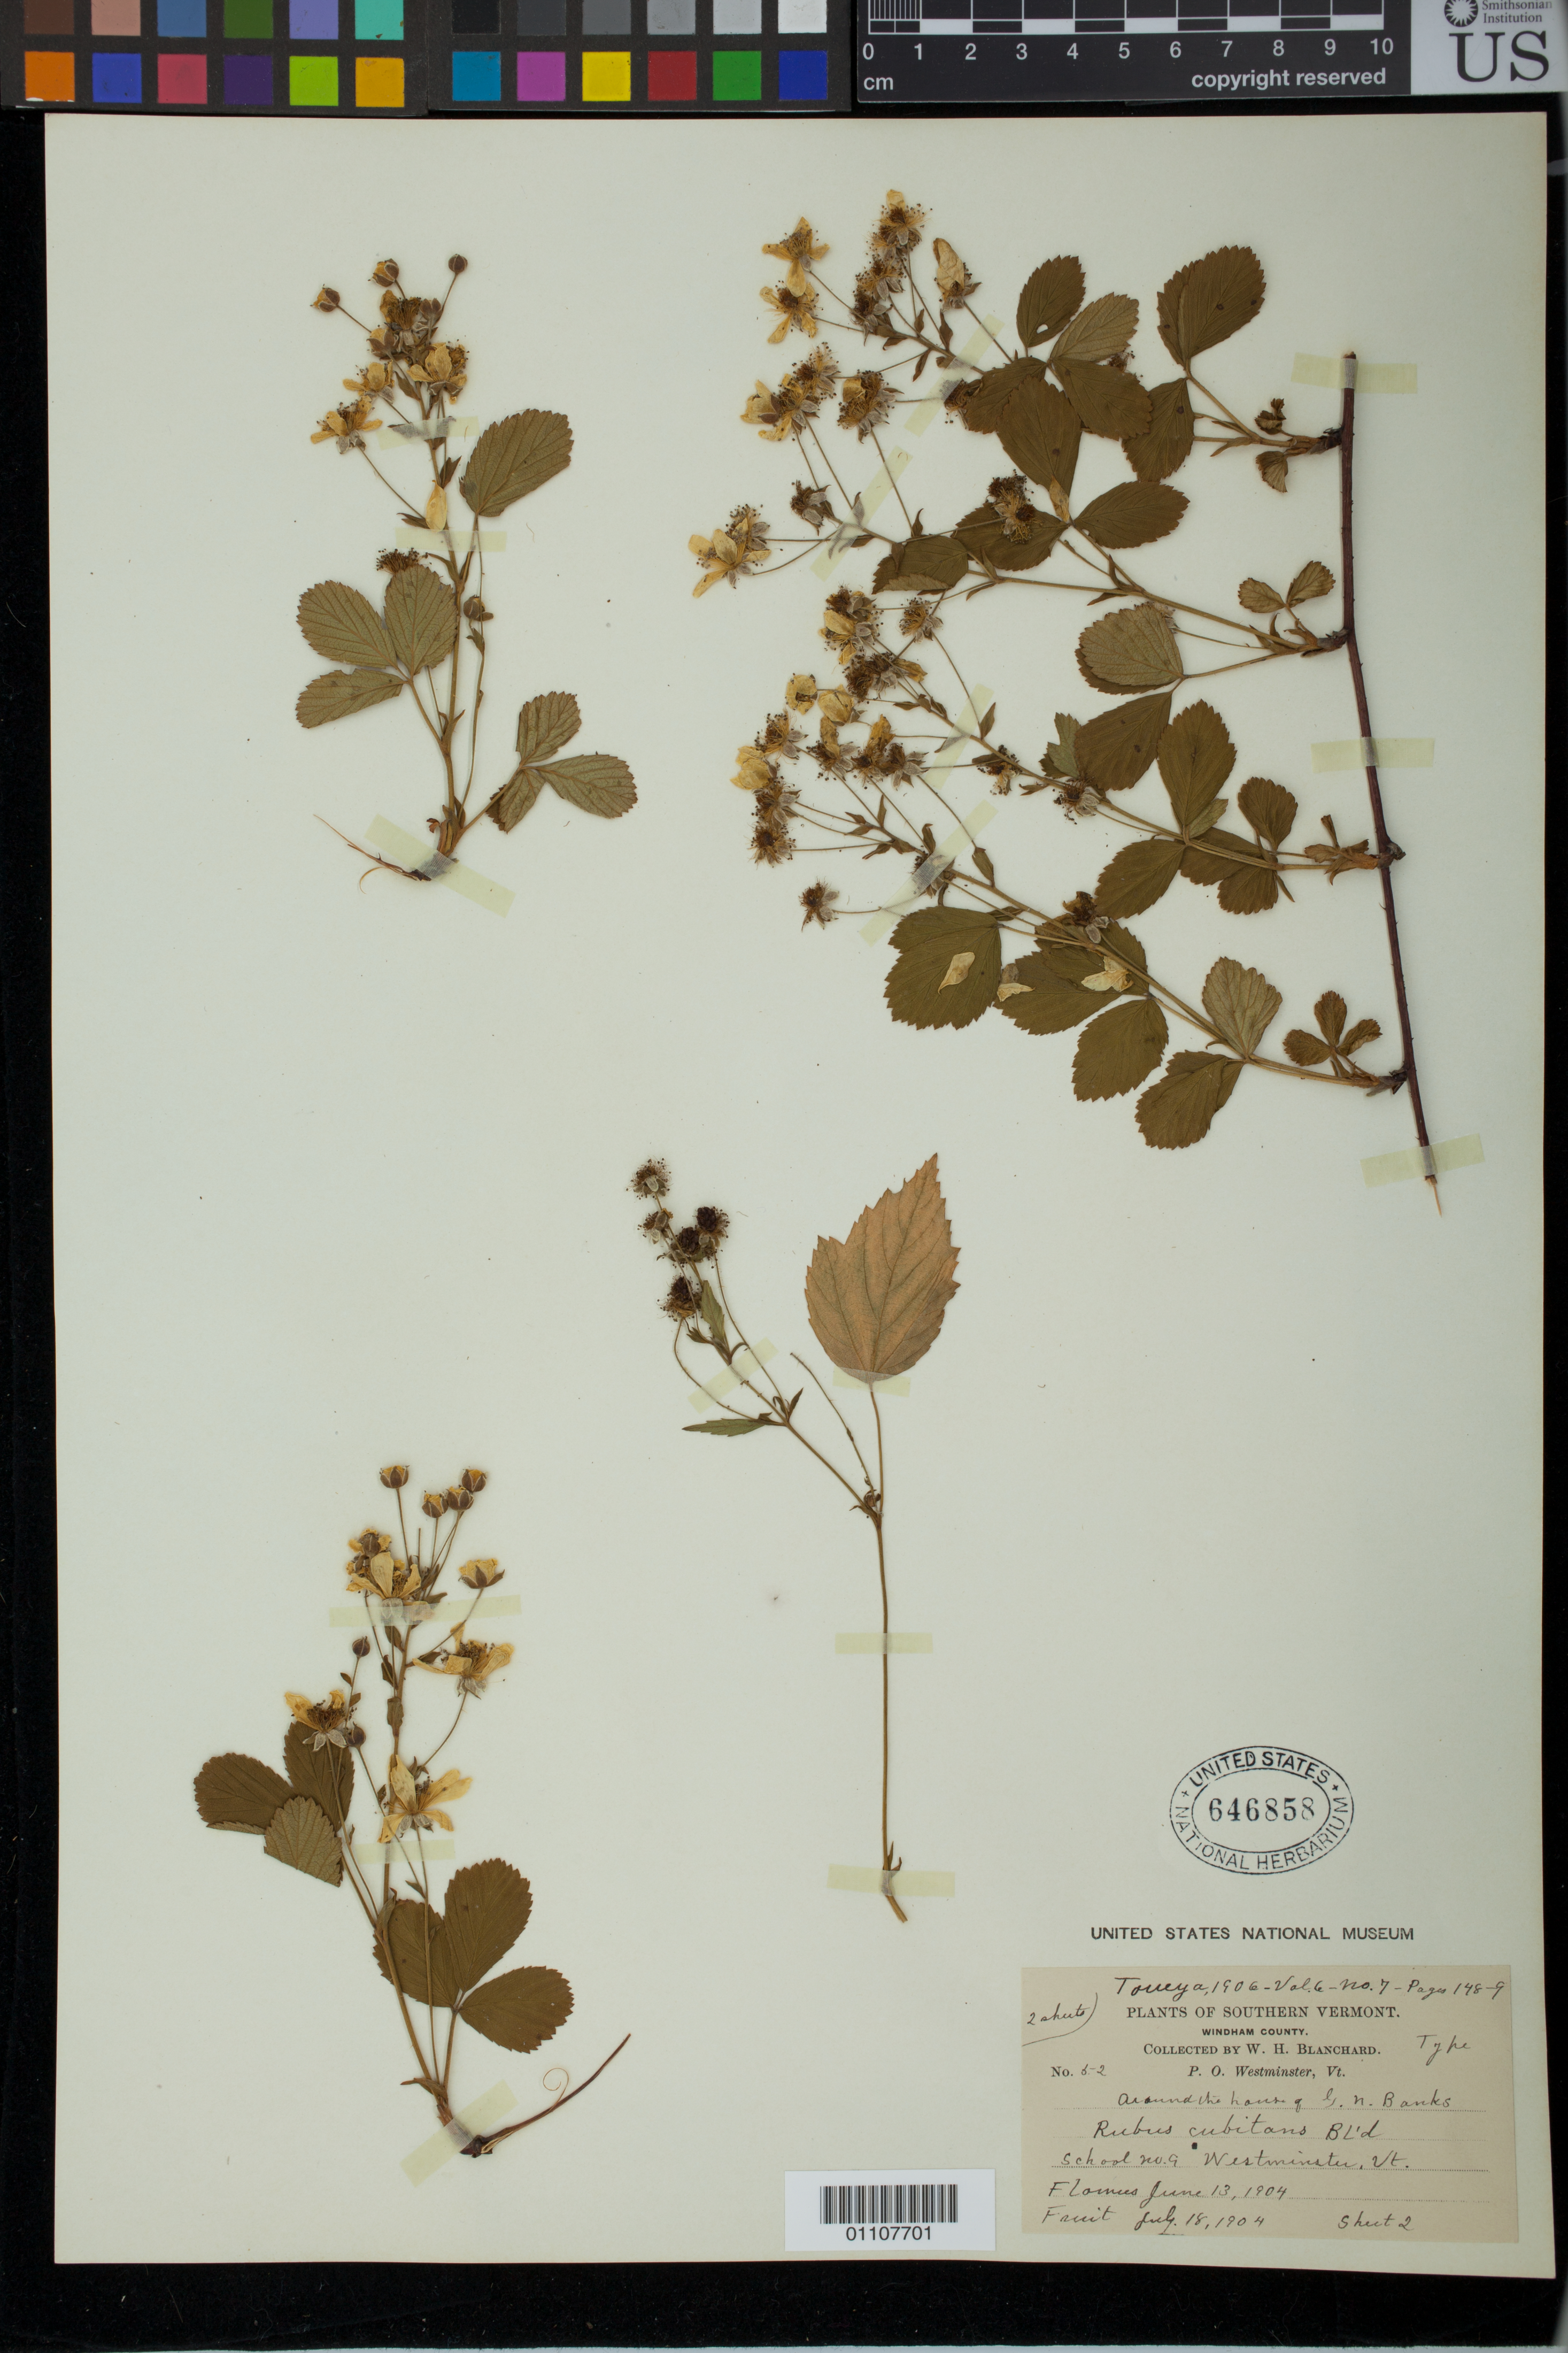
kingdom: Plantae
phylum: Tracheophyta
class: Magnoliopsida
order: Rosales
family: Rosaceae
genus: Rubus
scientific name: Rubus cubitans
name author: Blanch.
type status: Syntype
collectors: W. H. Blanchard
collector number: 52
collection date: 1904-07-13,1904-07-18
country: United States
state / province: Vermont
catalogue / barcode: US 646858